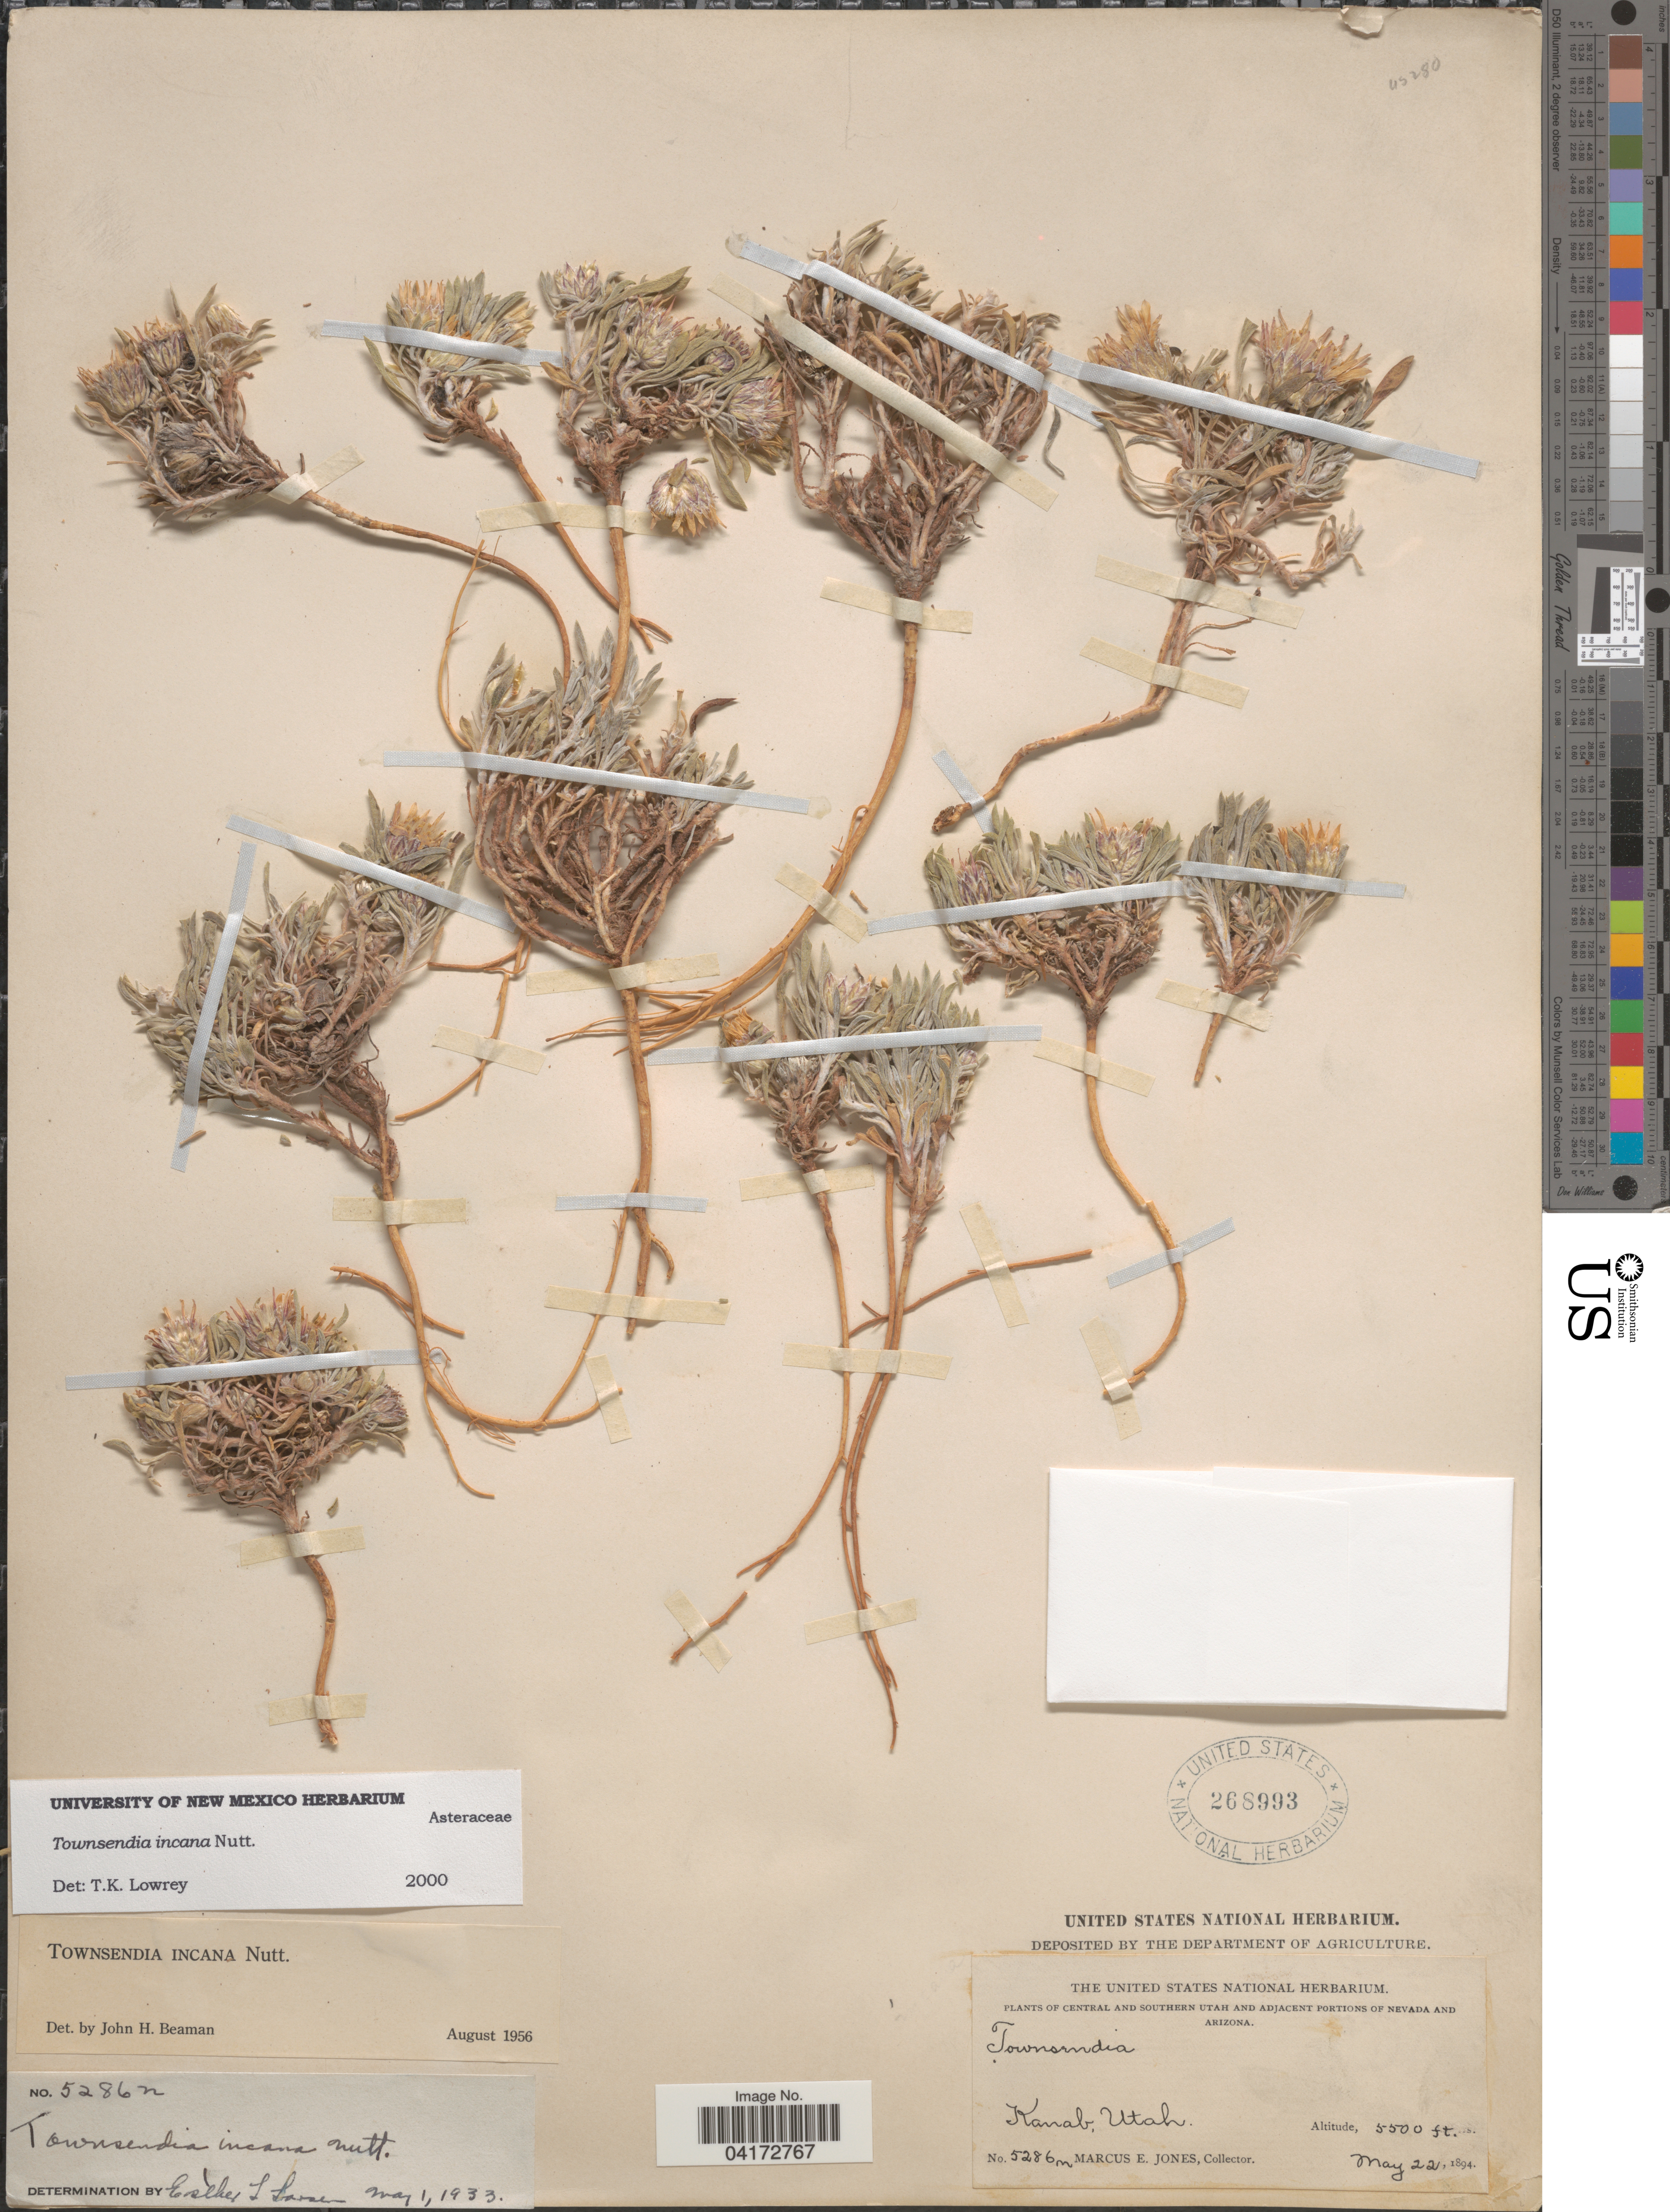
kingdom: Plantae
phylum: Tracheophyta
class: Magnoliopsida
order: Asterales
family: Asteraceae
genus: Townsendia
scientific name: Townsendia incana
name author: Nutt.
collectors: M. E. Jones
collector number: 5286m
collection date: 1894-05-22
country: United States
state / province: Utah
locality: Central and Southern Utah. Kanab.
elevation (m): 1676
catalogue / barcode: US 268993